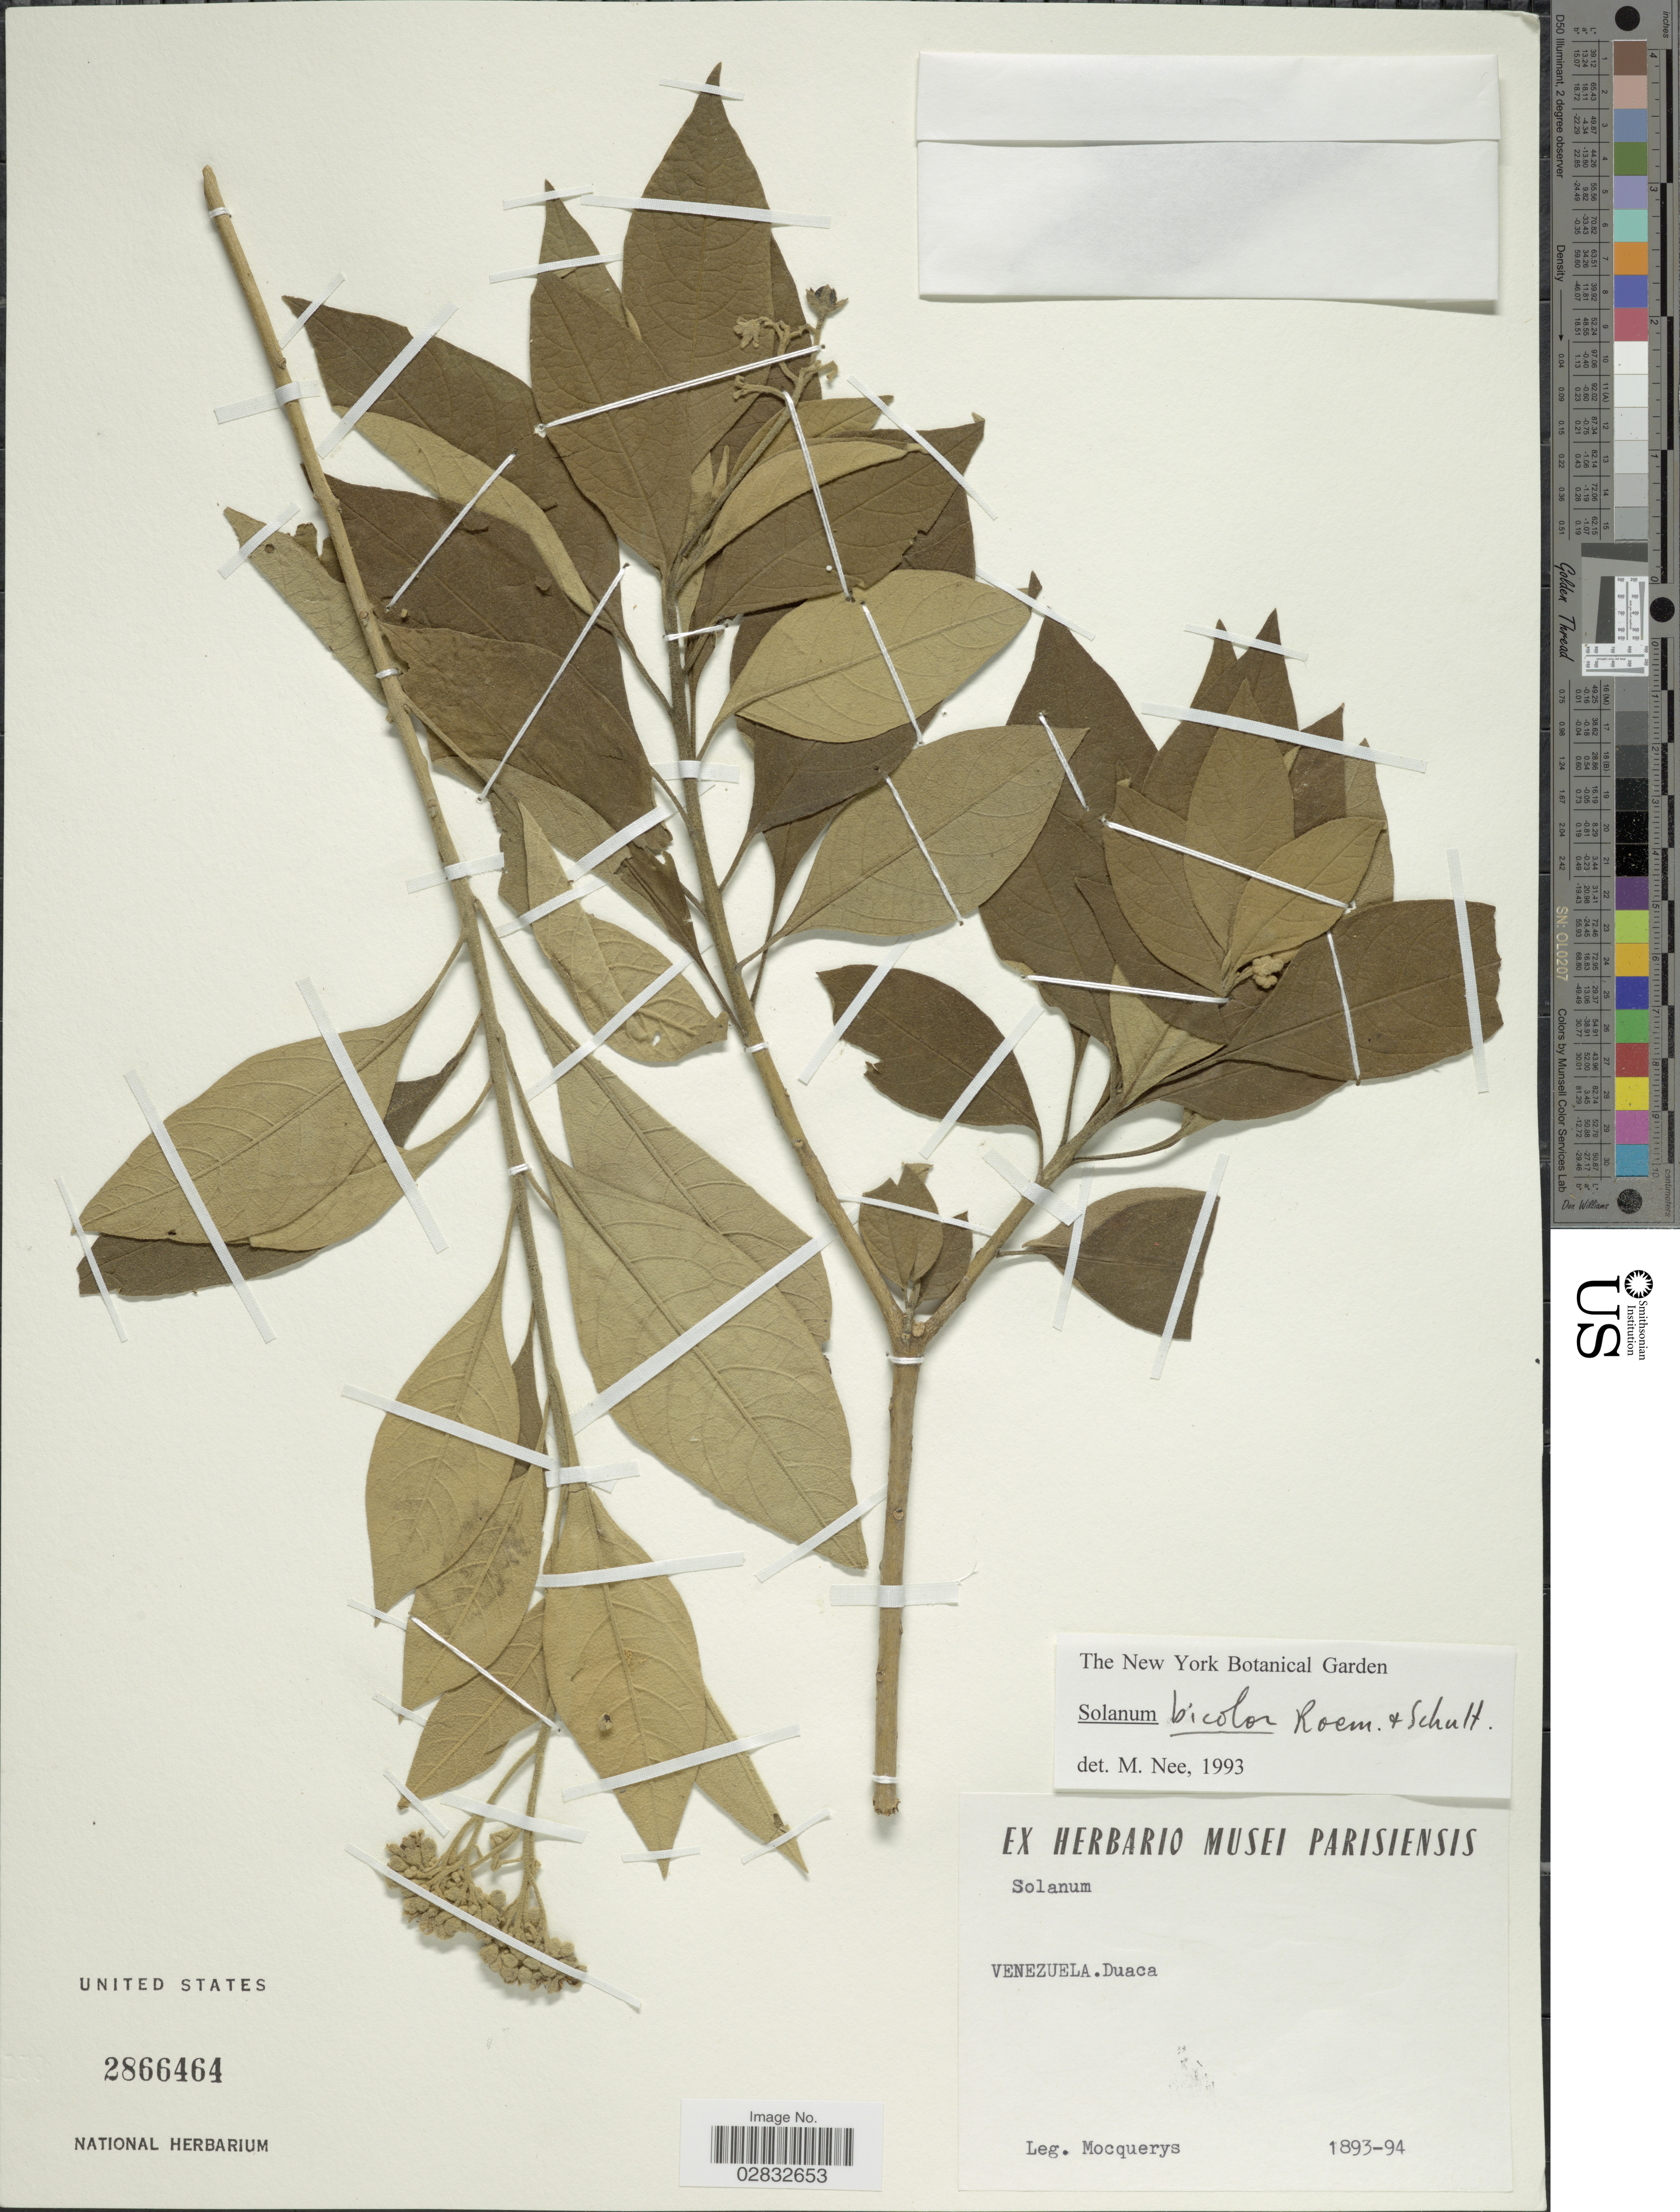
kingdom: Plantae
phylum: Tracheophyta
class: Magnoliopsida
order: Solanales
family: Solanaceae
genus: Solanum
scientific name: Solanum bicolor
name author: Willd. ex Roem. & Schult.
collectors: A. Mocquerys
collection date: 1893/1894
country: Venezuela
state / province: Lara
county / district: Crespo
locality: Duaca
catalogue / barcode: US 2866464